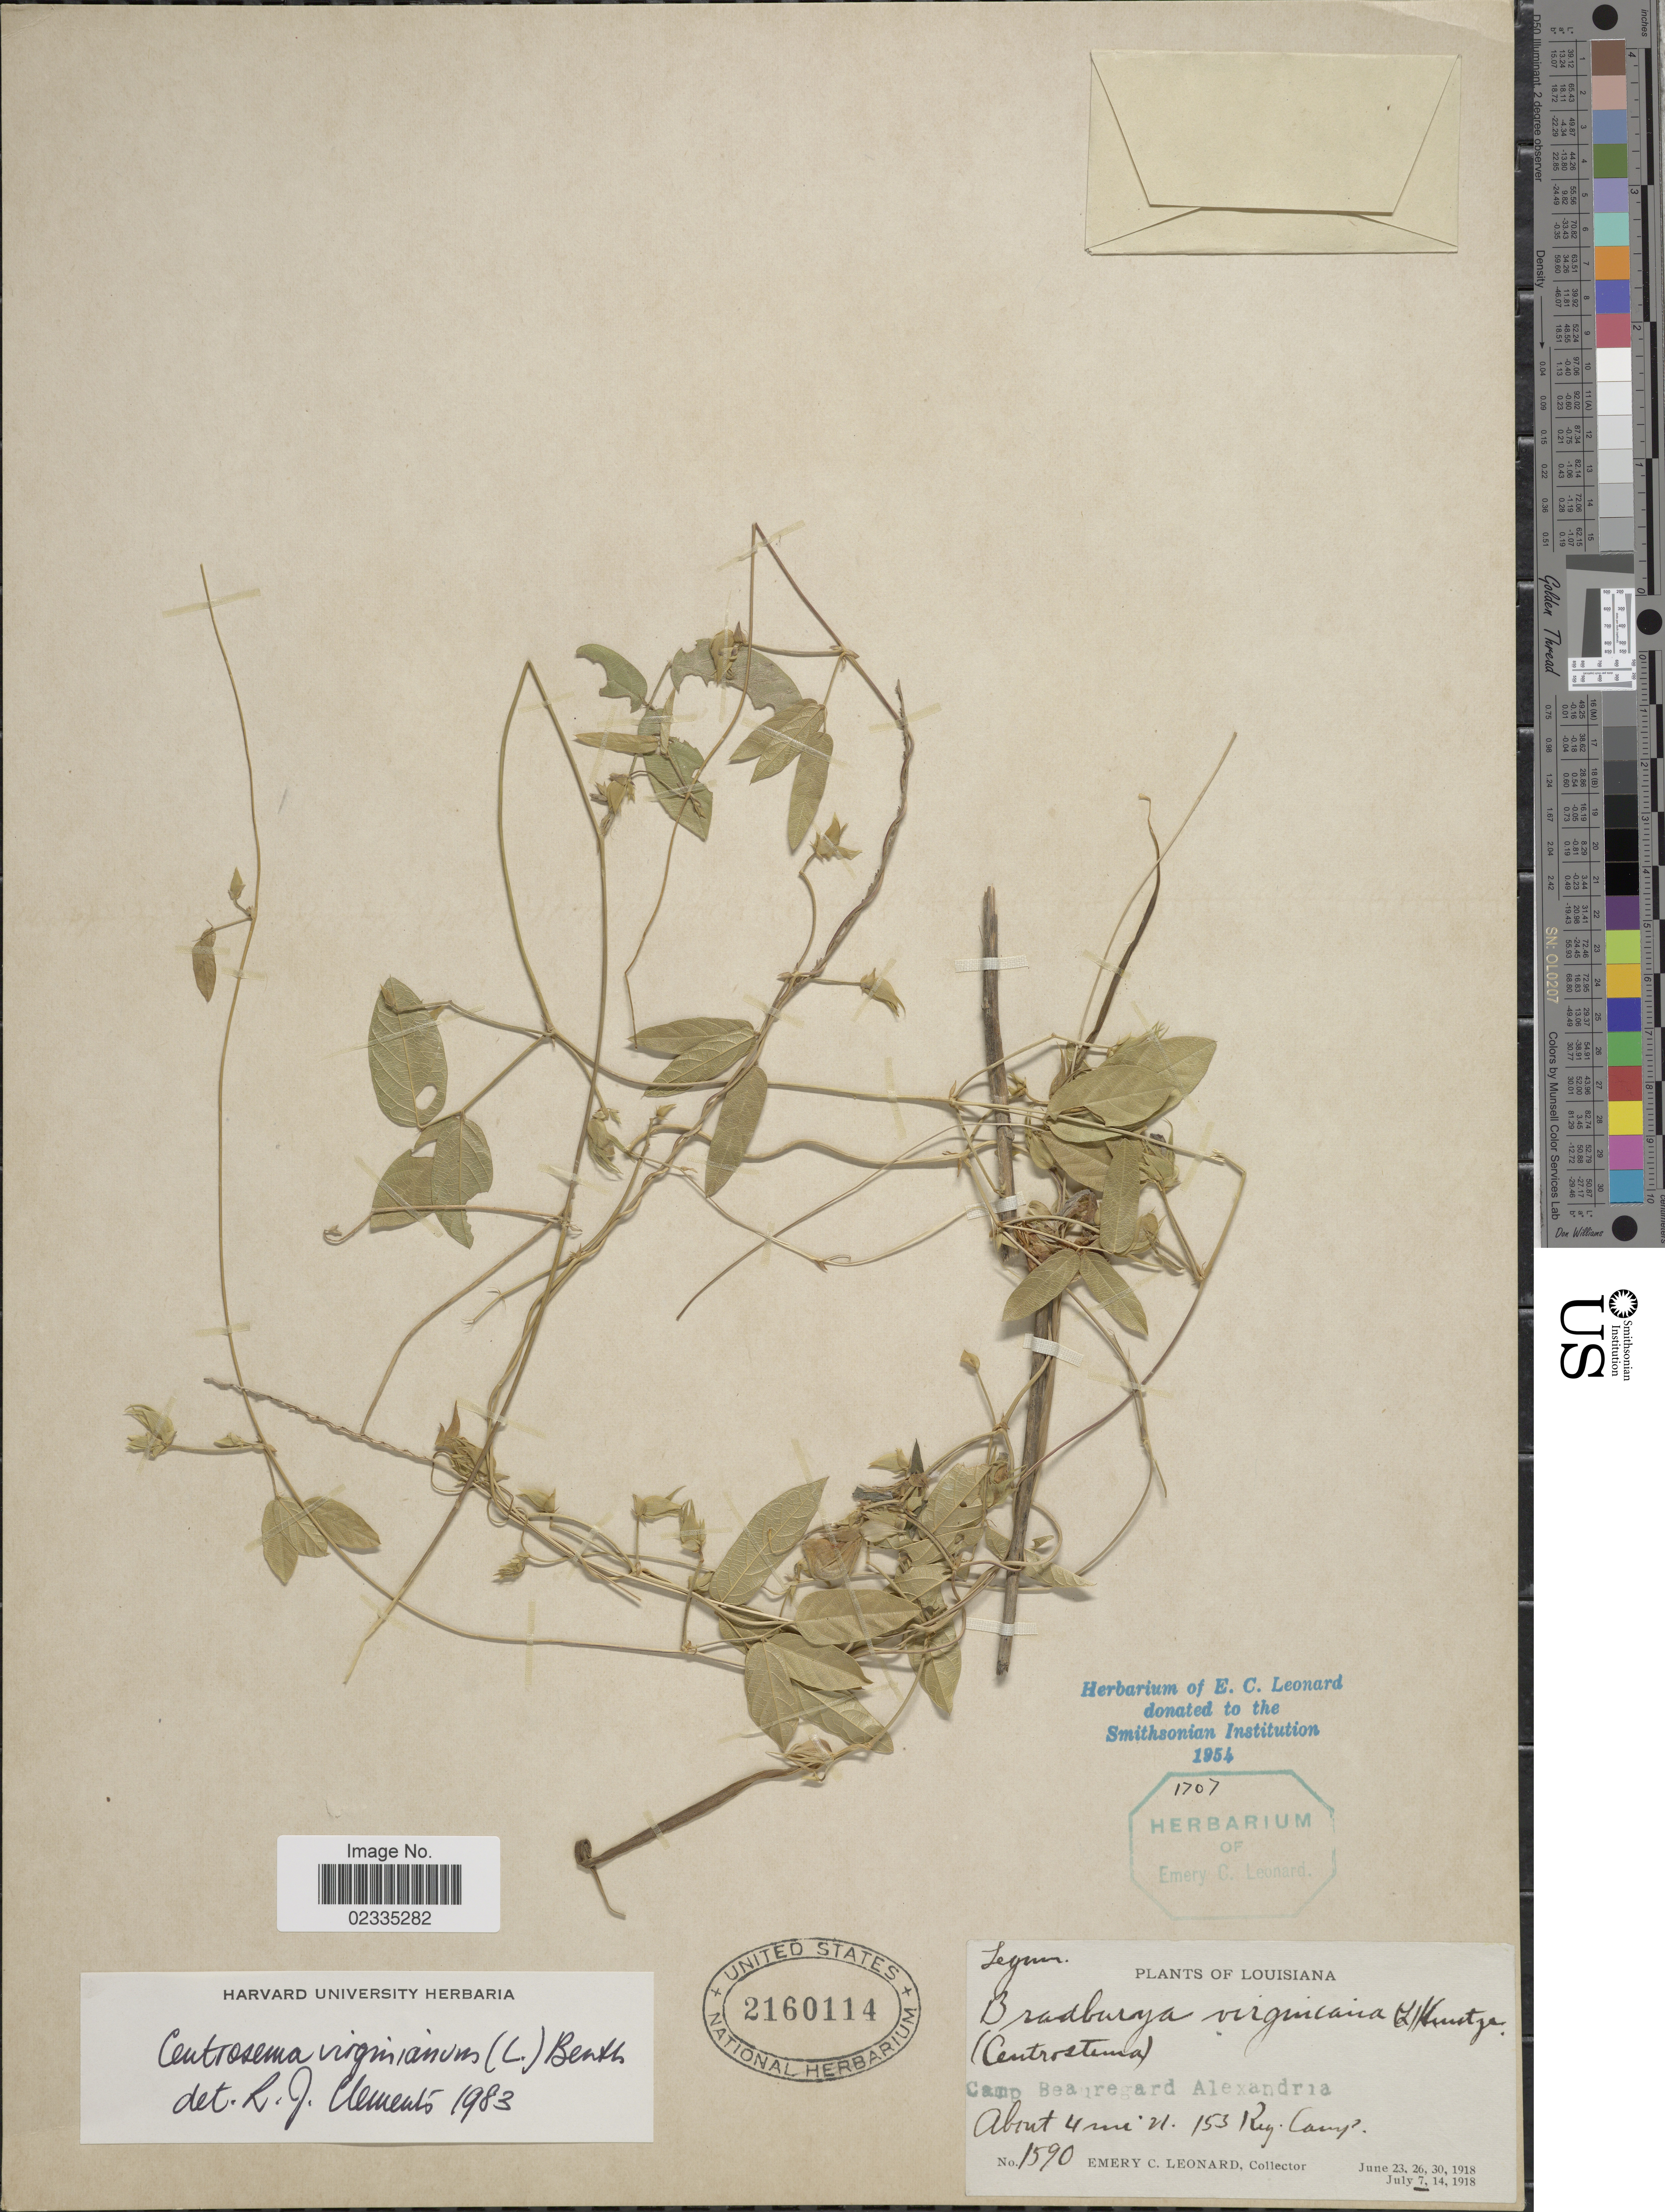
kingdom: Plantae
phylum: Tracheophyta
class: Magnoliopsida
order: Fabales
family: Fabaceae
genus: Centrosema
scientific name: Centrosema virginianum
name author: (L.) Benth.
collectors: E. C. Leonard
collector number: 1590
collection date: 1918-07-07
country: United States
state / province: Louisiana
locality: Camp Beauregard Alexandria. About 4 mi. N. 153 Reg. Camp.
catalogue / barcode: US 2160114